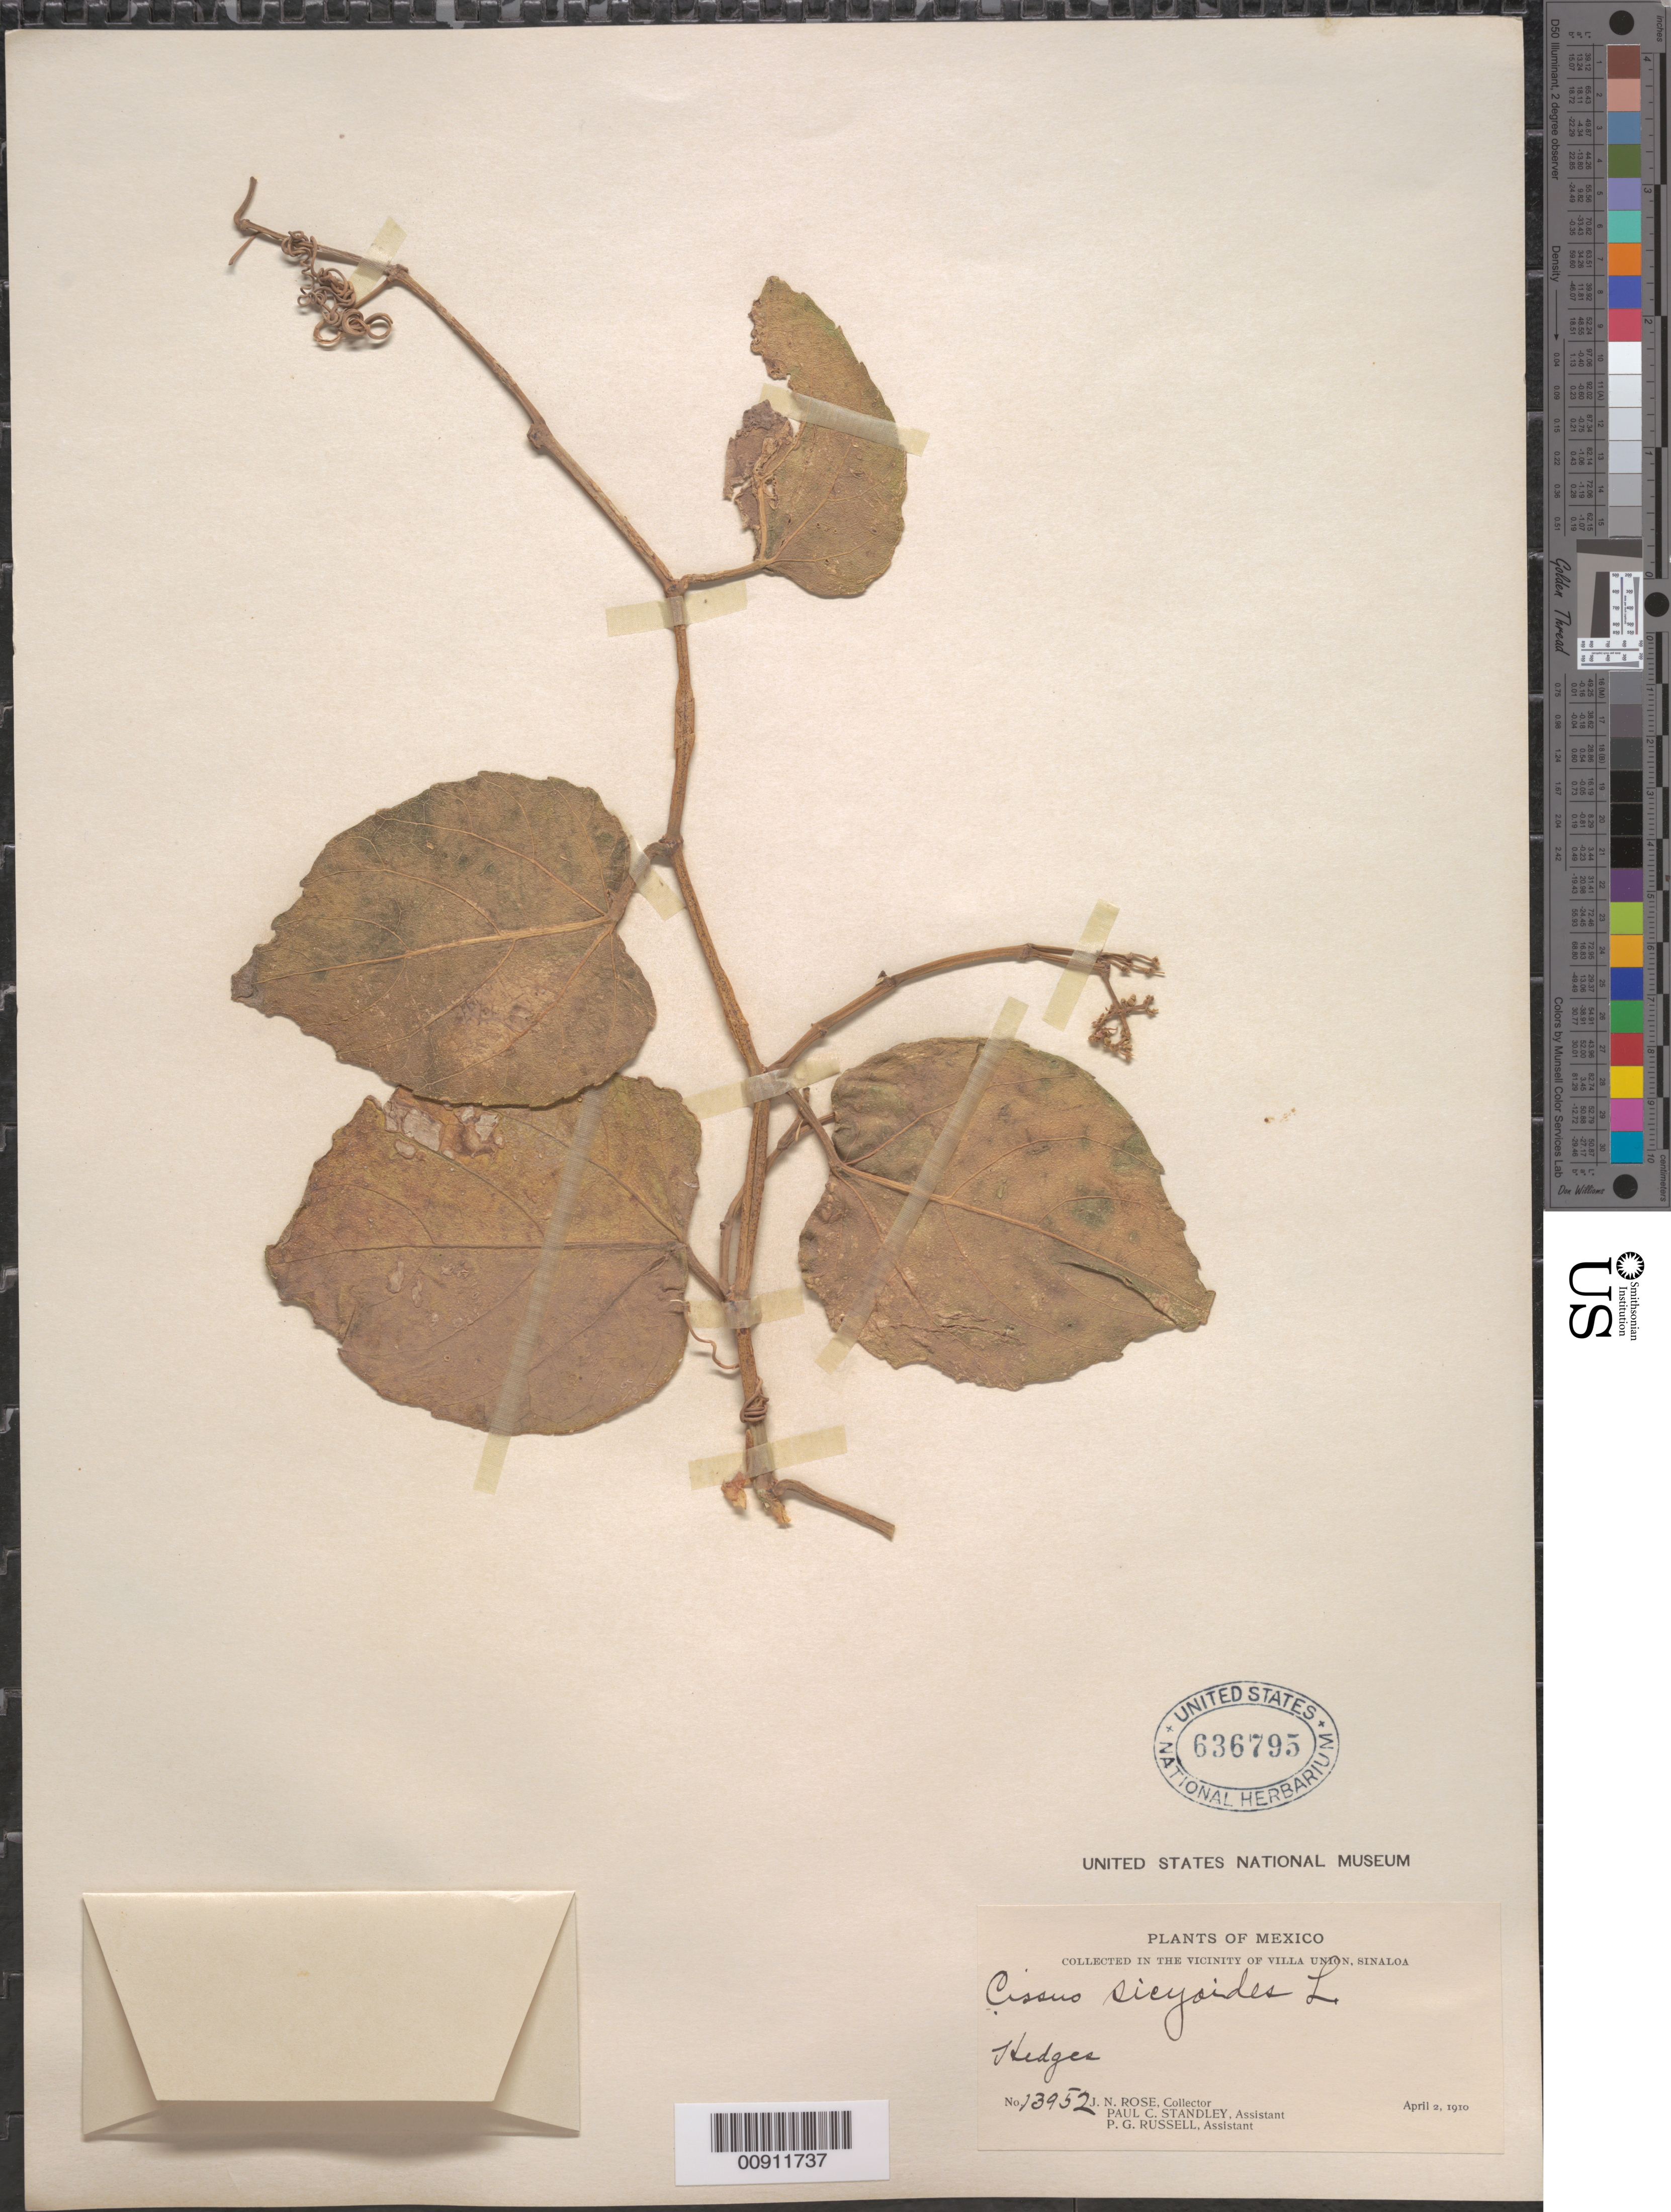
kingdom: Plantae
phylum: Tracheophyta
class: Magnoliopsida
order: Vitales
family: Vitaceae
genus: Cissus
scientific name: Cissus verticillata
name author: (L.) Nicolson & C.E. Jarvis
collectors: J. N. Rose, P. C. Standley & P. G. Russell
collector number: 13952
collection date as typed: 02 Apr 1910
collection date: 1910-04-02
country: Mexico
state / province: Sinaloa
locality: Vicinity of Villa Union, Sinaloa.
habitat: Hedges.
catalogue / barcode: US 636795